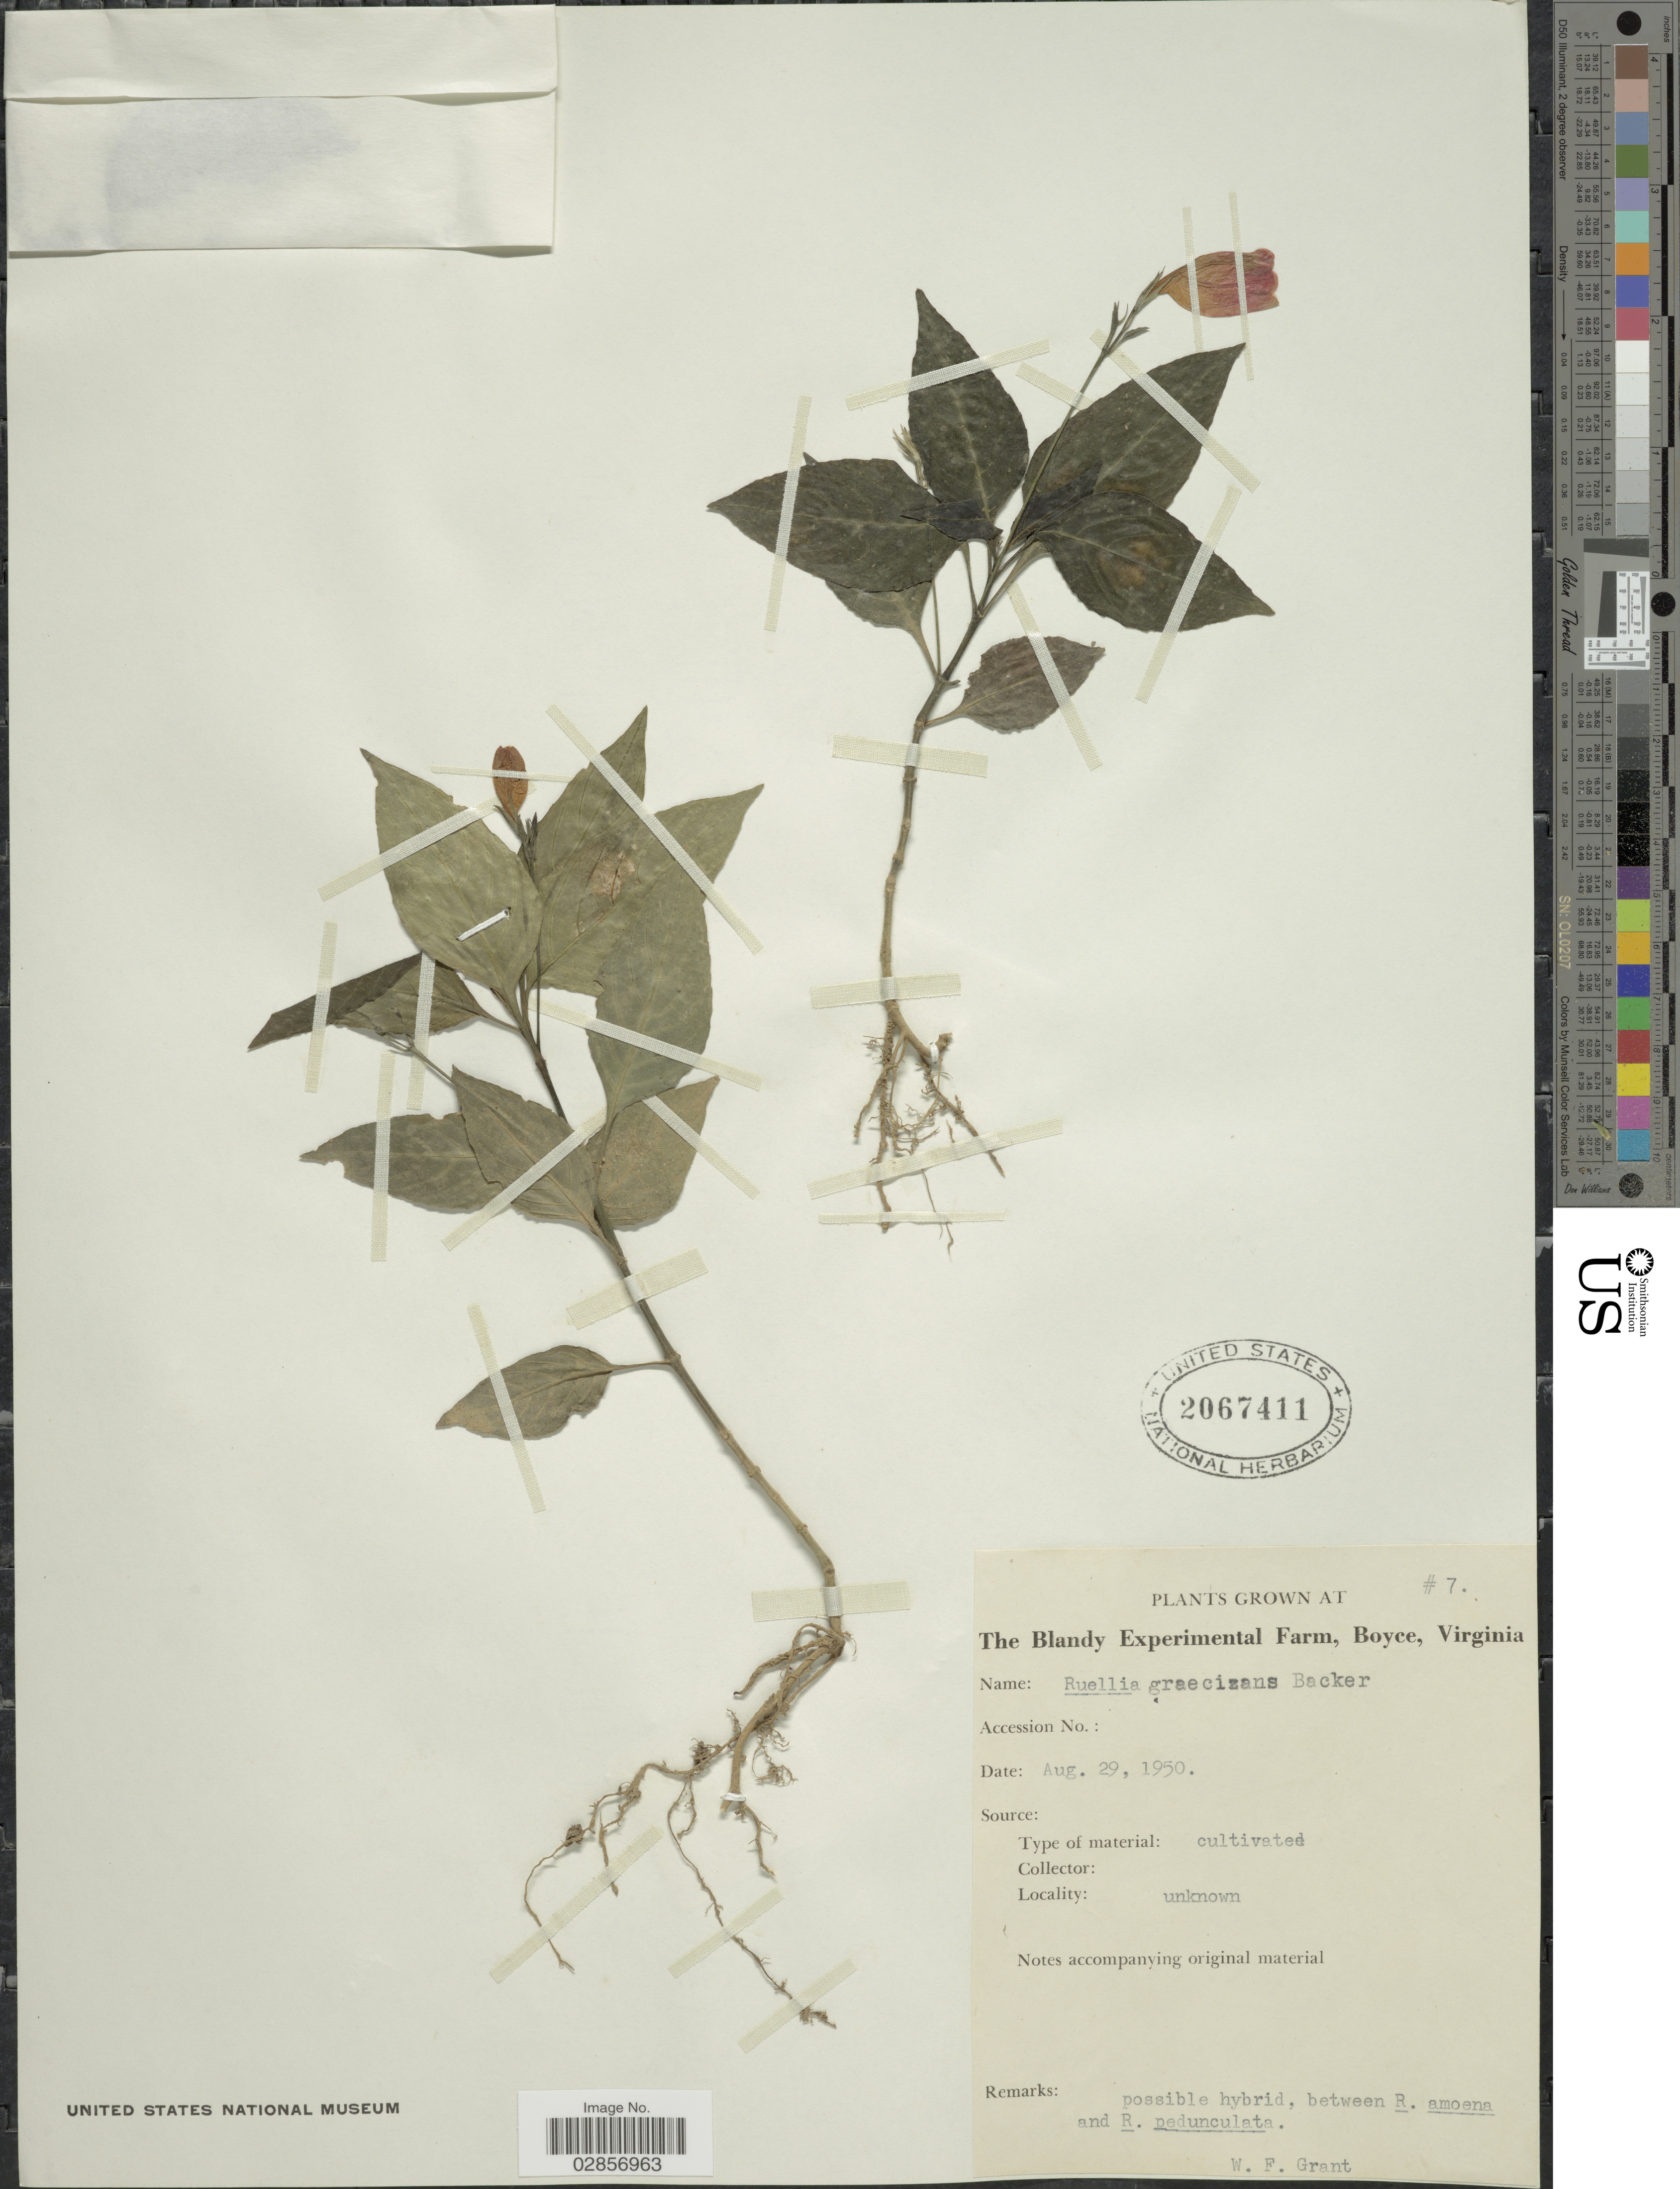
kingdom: Plantae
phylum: Tracheophyta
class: Magnoliopsida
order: Lamiales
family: Acanthaceae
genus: Ruellia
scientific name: Ruellia brevifolia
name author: (Pohl) C. Ezcurra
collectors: W. Grant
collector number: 7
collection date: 1950-08-29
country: United States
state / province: Virginia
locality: The Blady Experimental Farm, Boyce.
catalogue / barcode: US 2067411